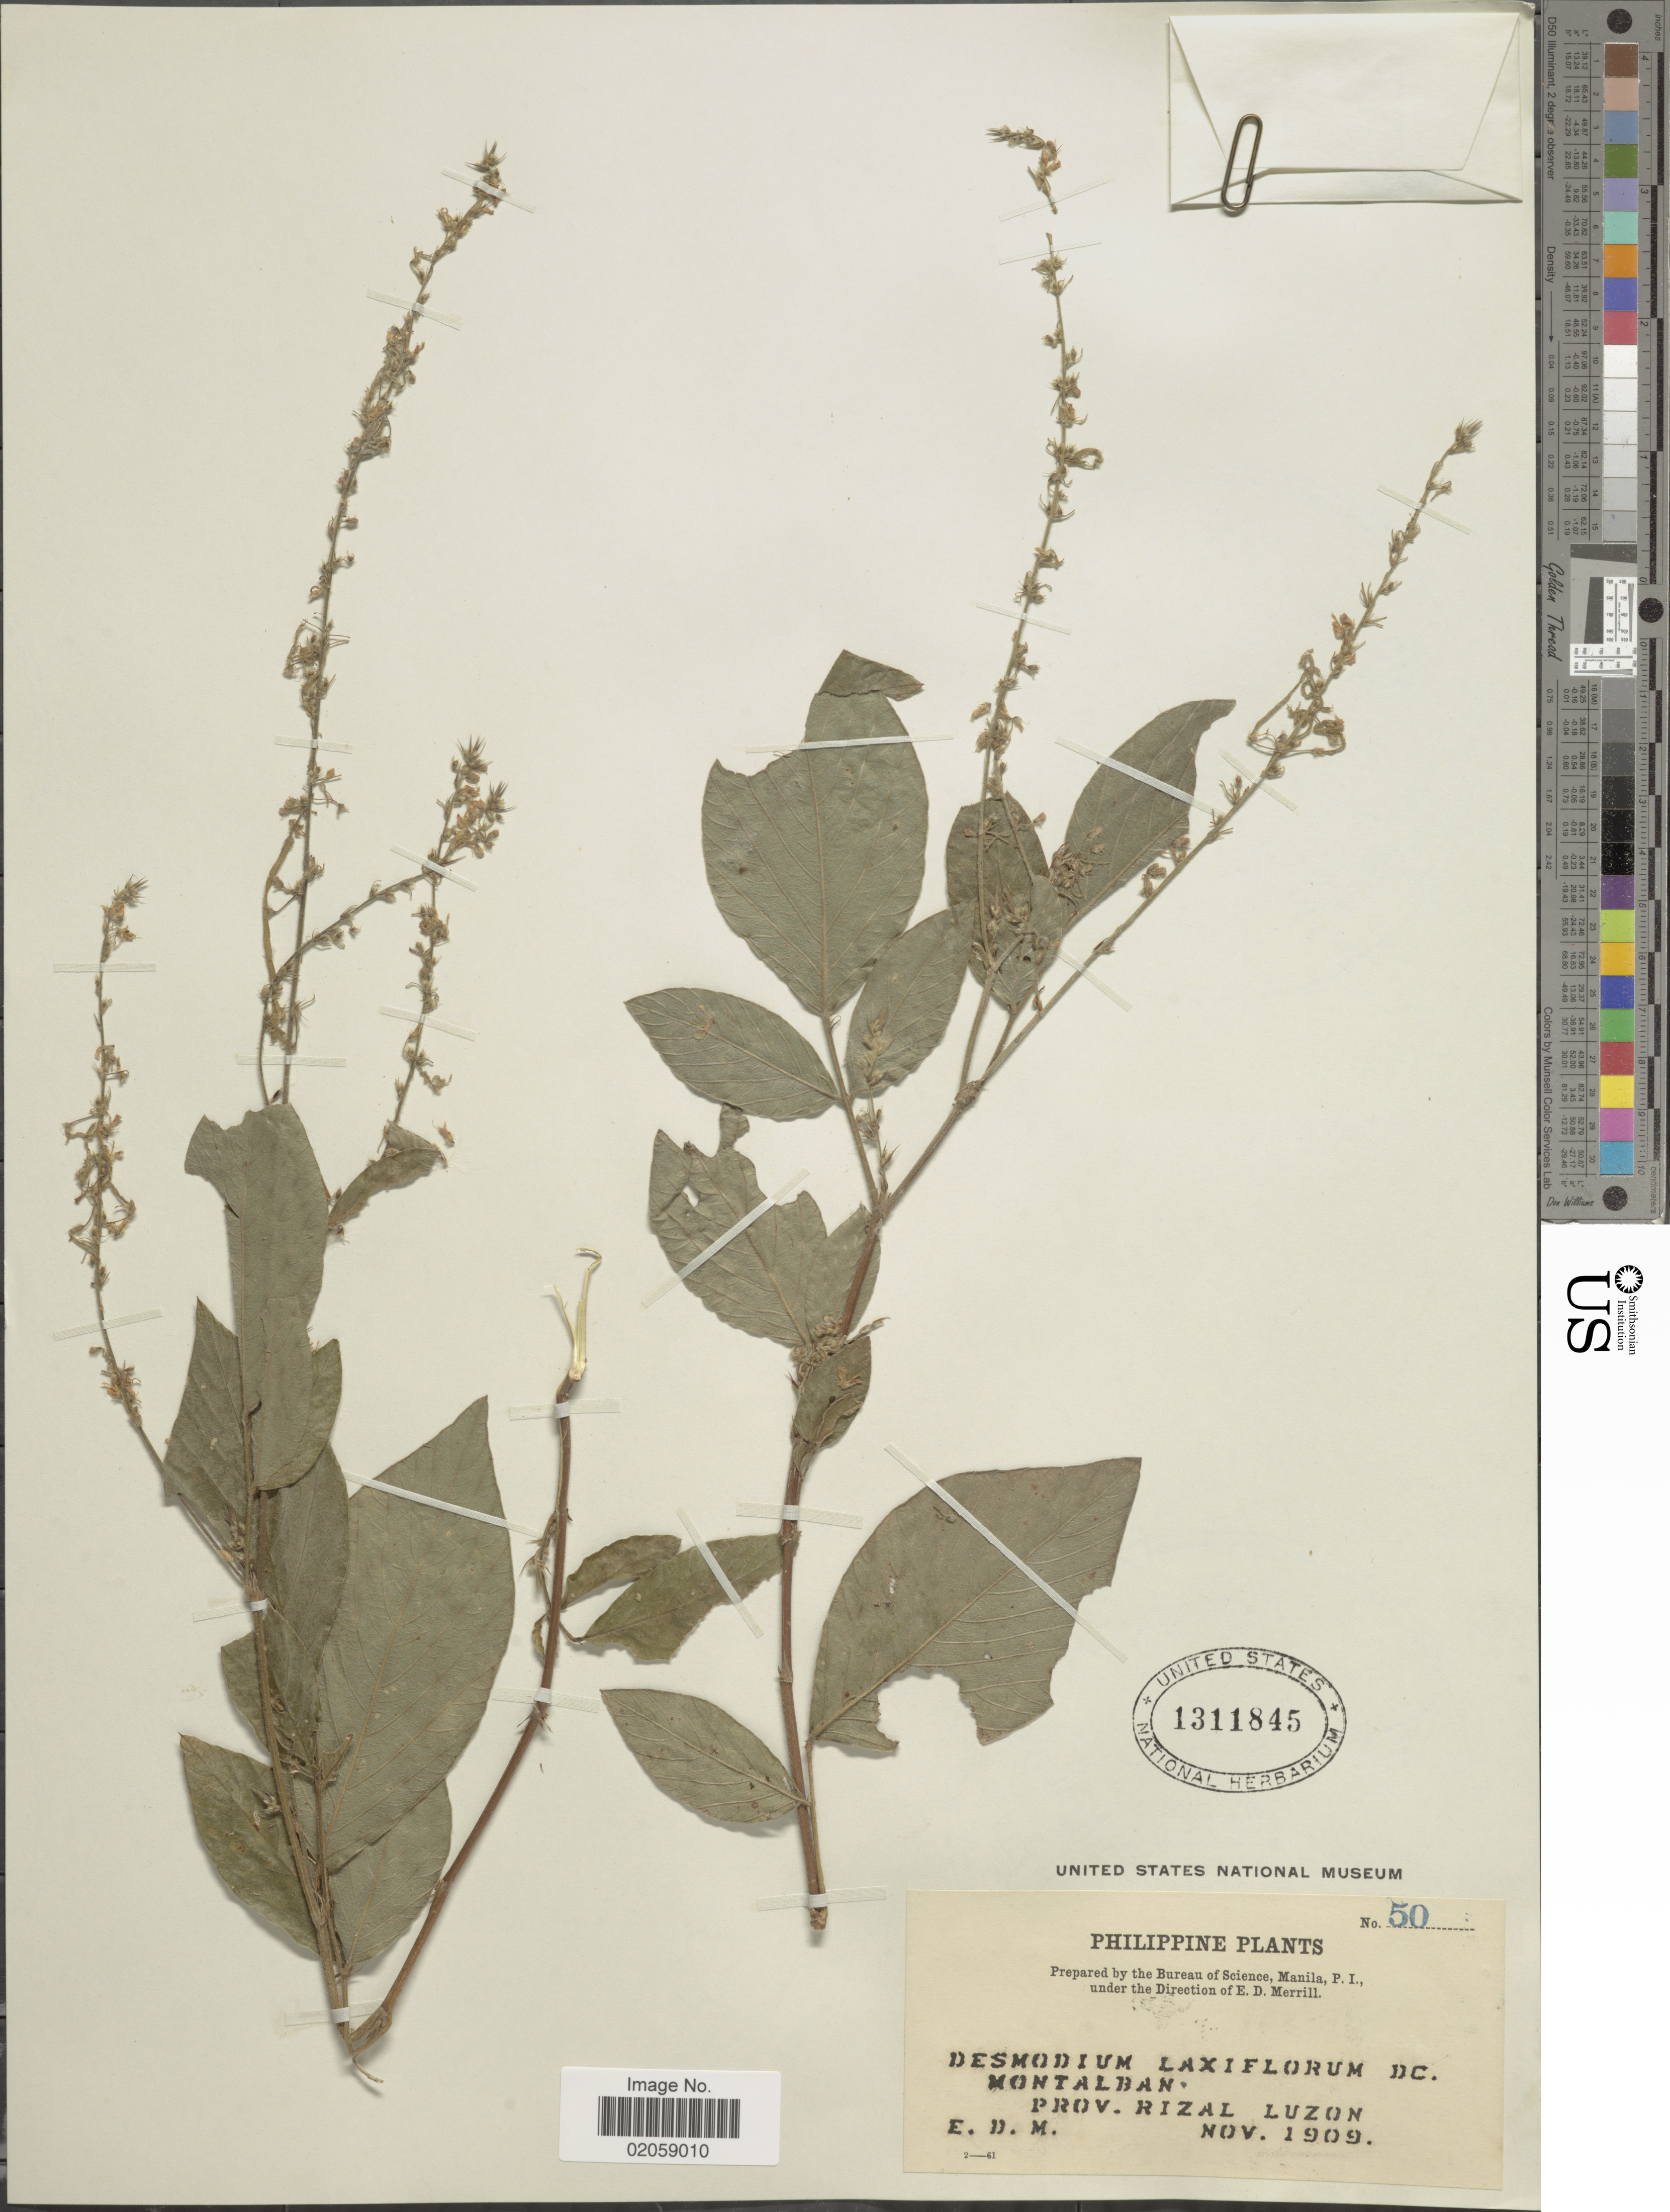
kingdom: Plantae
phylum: Tracheophyta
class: Magnoliopsida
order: Fabales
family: Fabaceae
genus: Sohmaea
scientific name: Sohmaea laxiflora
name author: (DC.) H. Ohashi & K. Ohashi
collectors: E. D. Merrill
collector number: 50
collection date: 1909-11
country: Philippines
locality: Montalban. Prov. Rizal, Luzon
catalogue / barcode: US 1311845